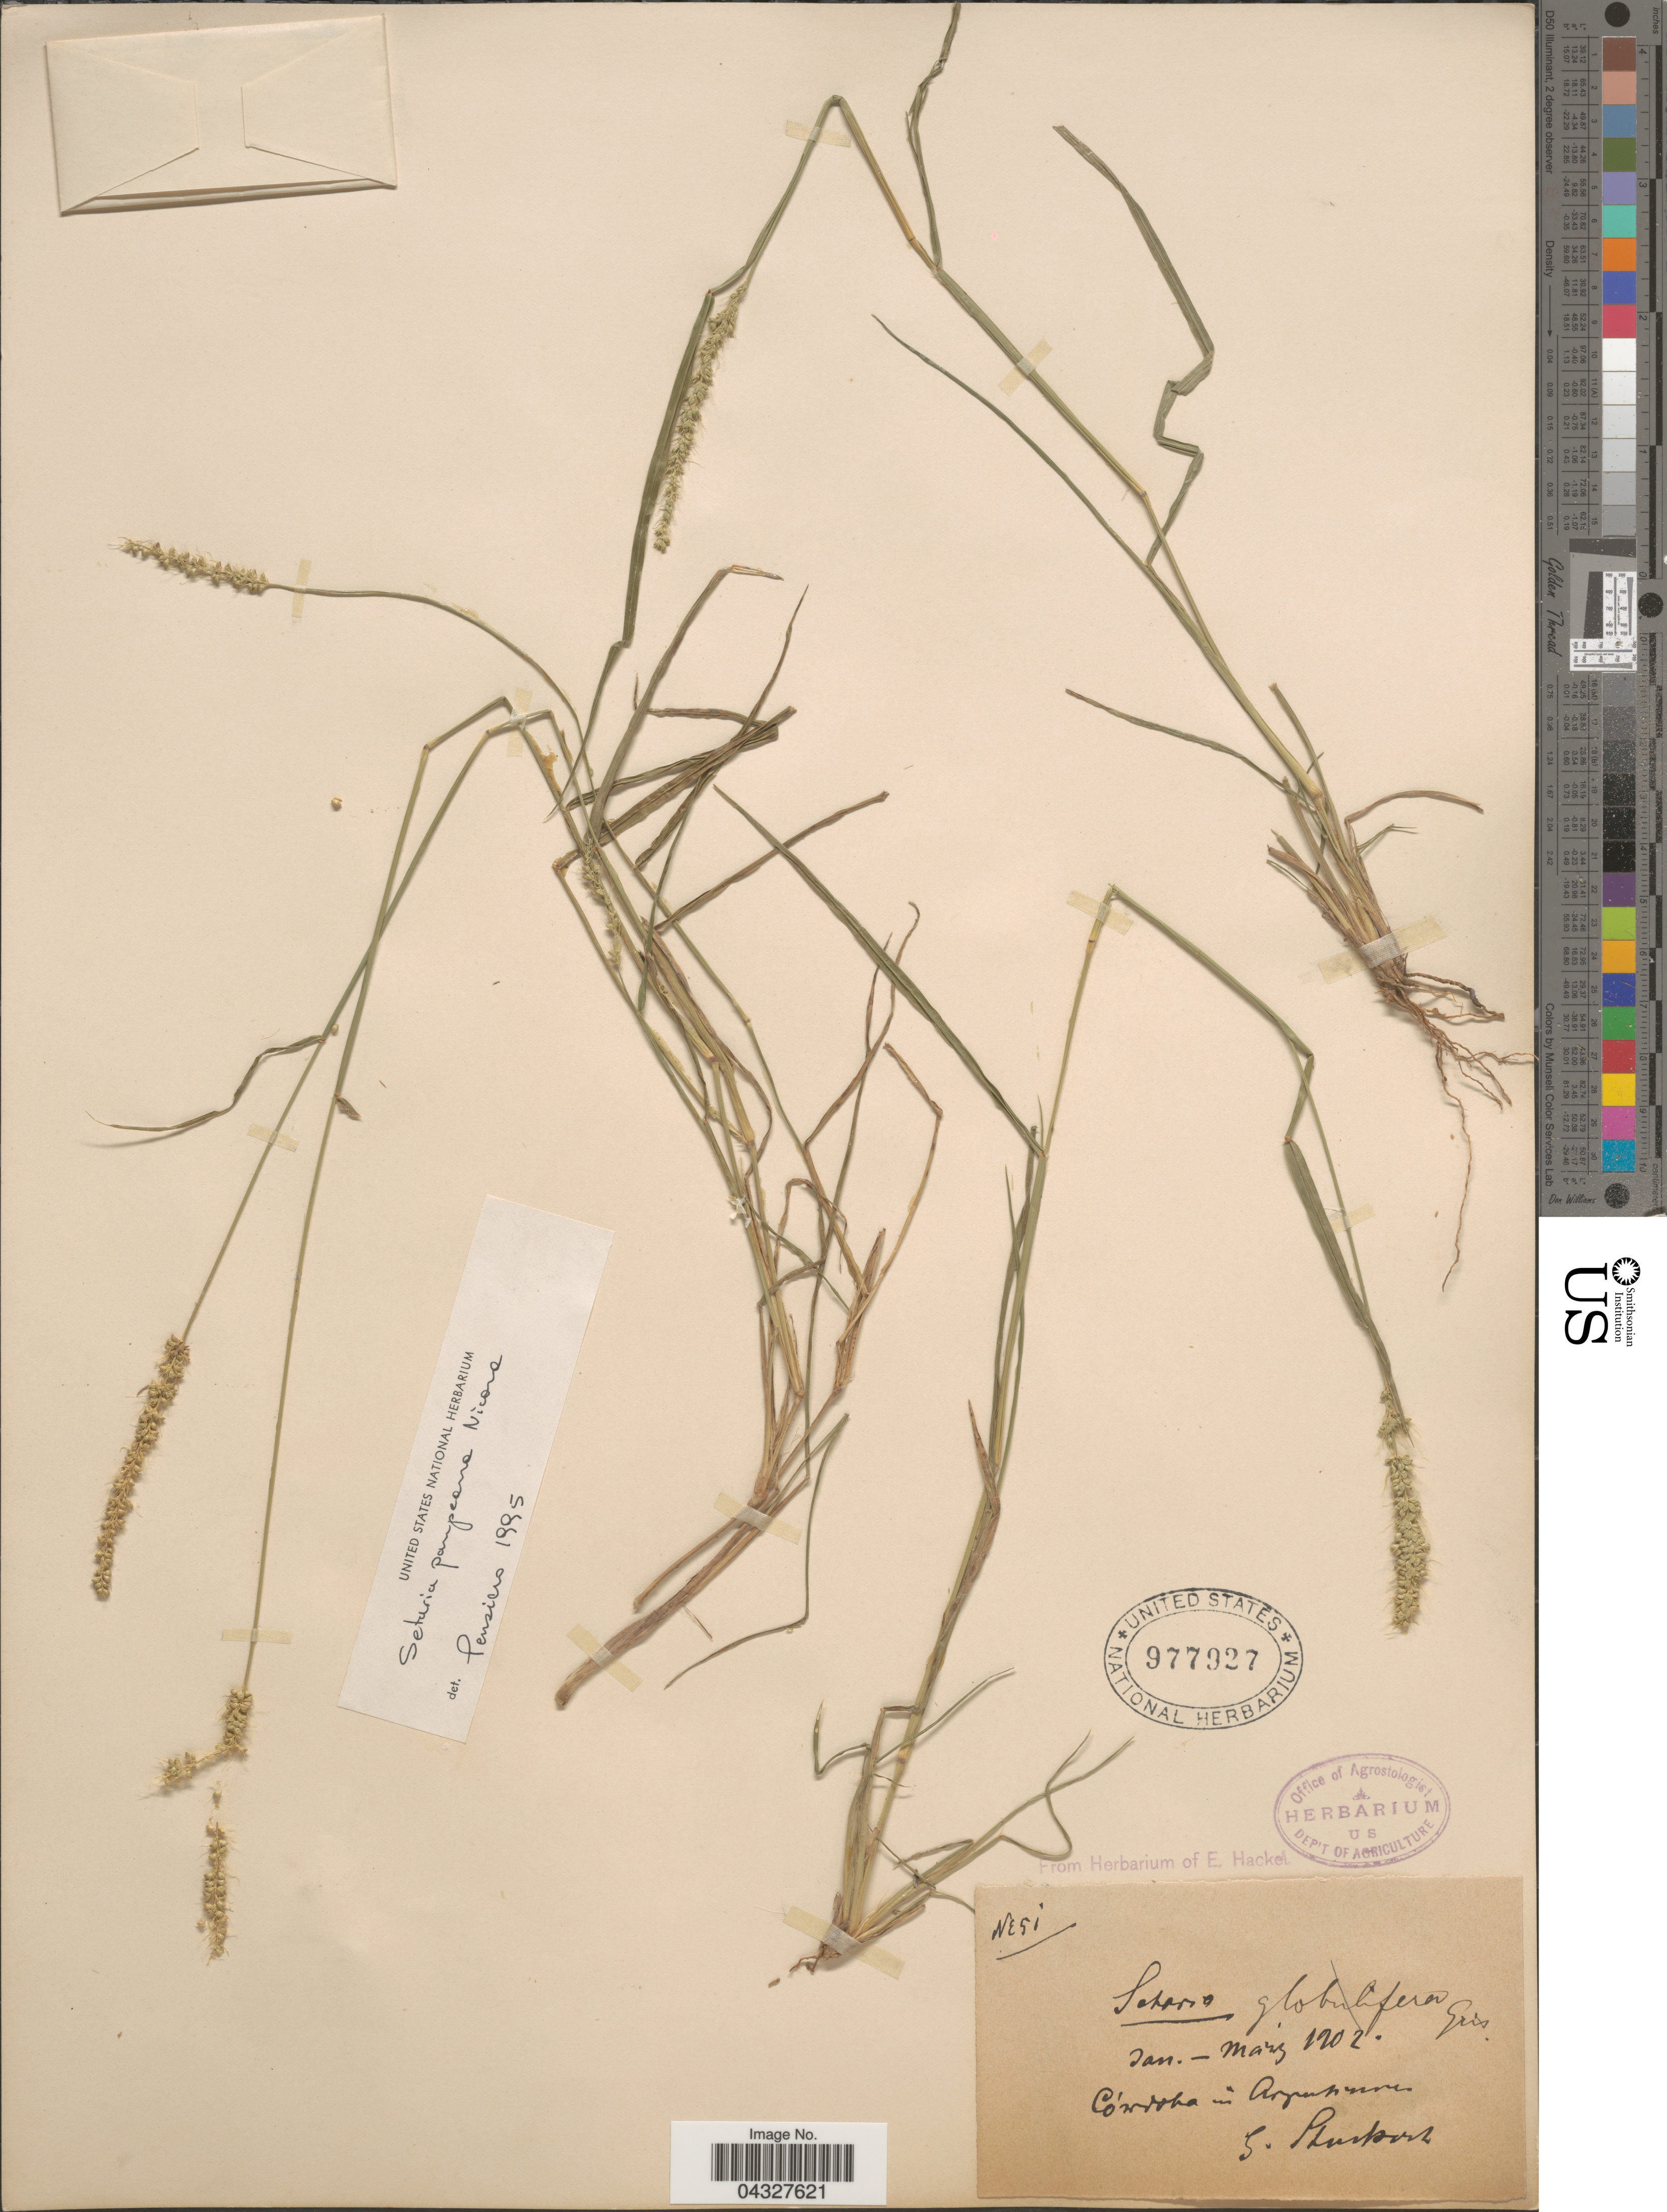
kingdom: Plantae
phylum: Tracheophyta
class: Liliopsida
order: Poales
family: Poaceae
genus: Setaria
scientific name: Setaria pampeana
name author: Parodi ex Nicora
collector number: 5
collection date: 1902-01/1902-03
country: Argentina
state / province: Cordoba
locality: Apurimac.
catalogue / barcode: US 977927